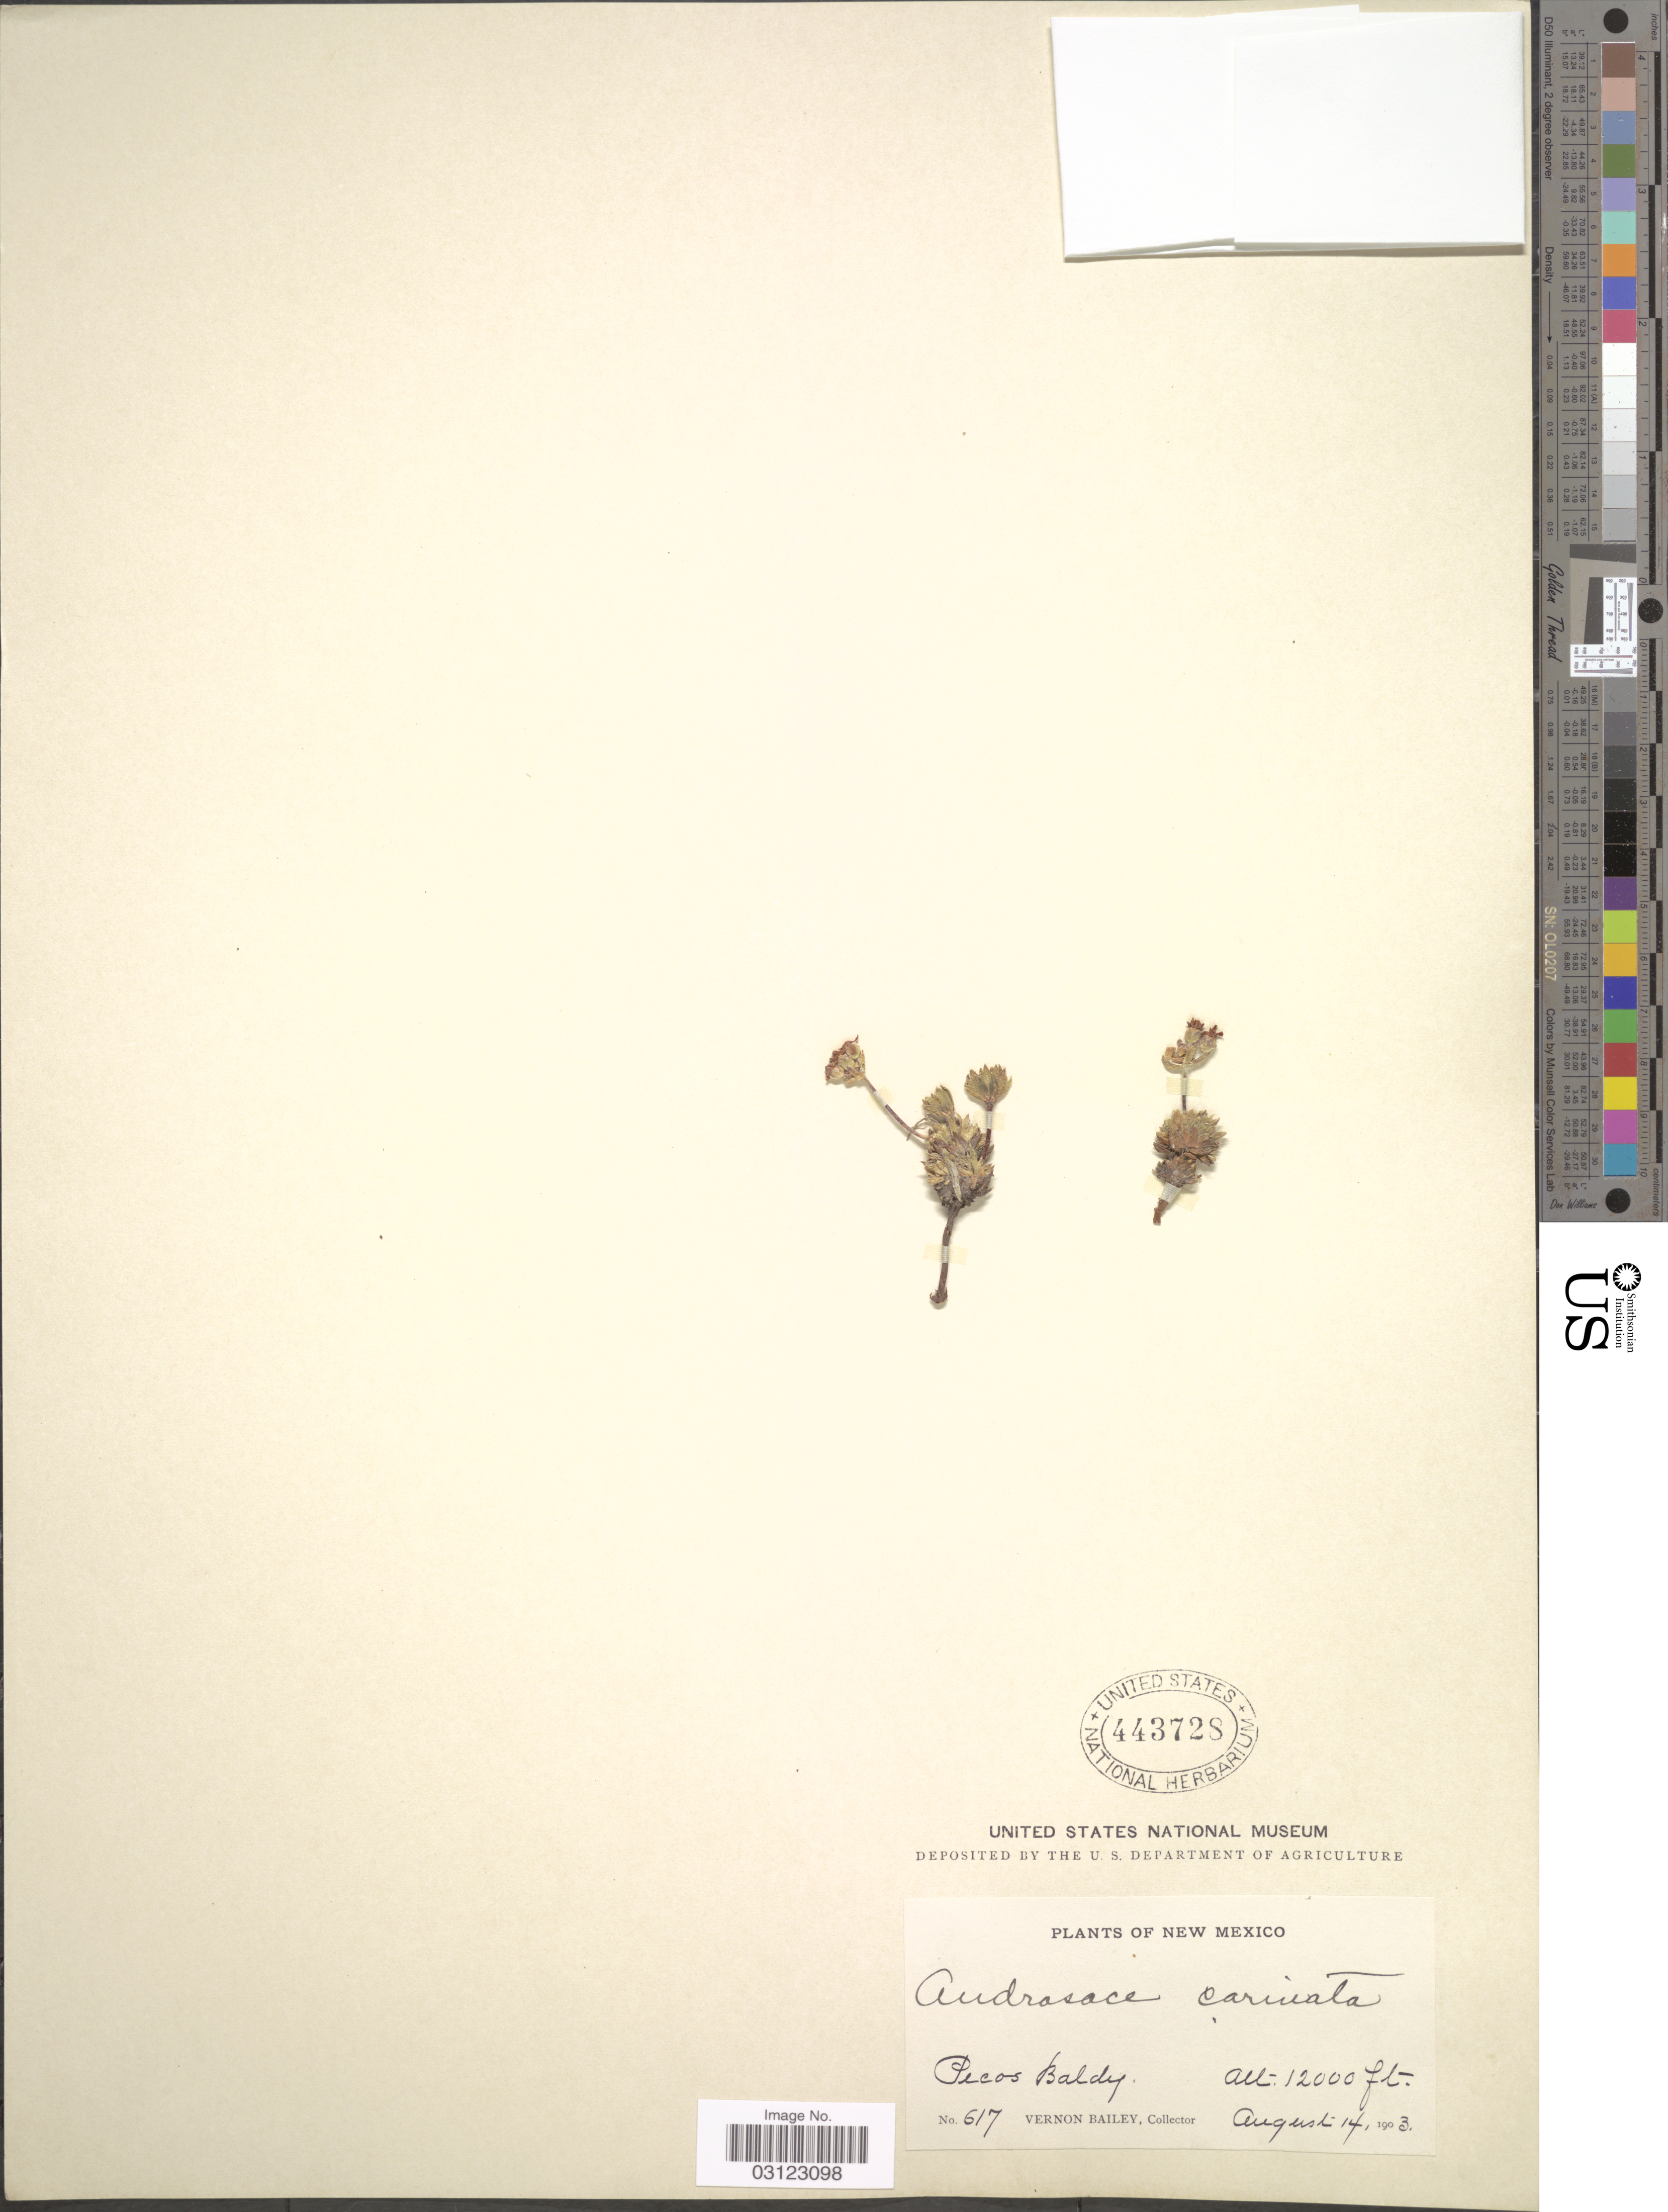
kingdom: Plantae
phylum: Tracheophyta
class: Magnoliopsida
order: Ericales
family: Primulaceae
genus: Androsace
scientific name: Androsace carinata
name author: Torr.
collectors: V. O. Bailey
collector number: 617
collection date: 1903-08-14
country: United States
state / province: New Mexico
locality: Pecos Baldy.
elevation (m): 3658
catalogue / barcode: US 443728